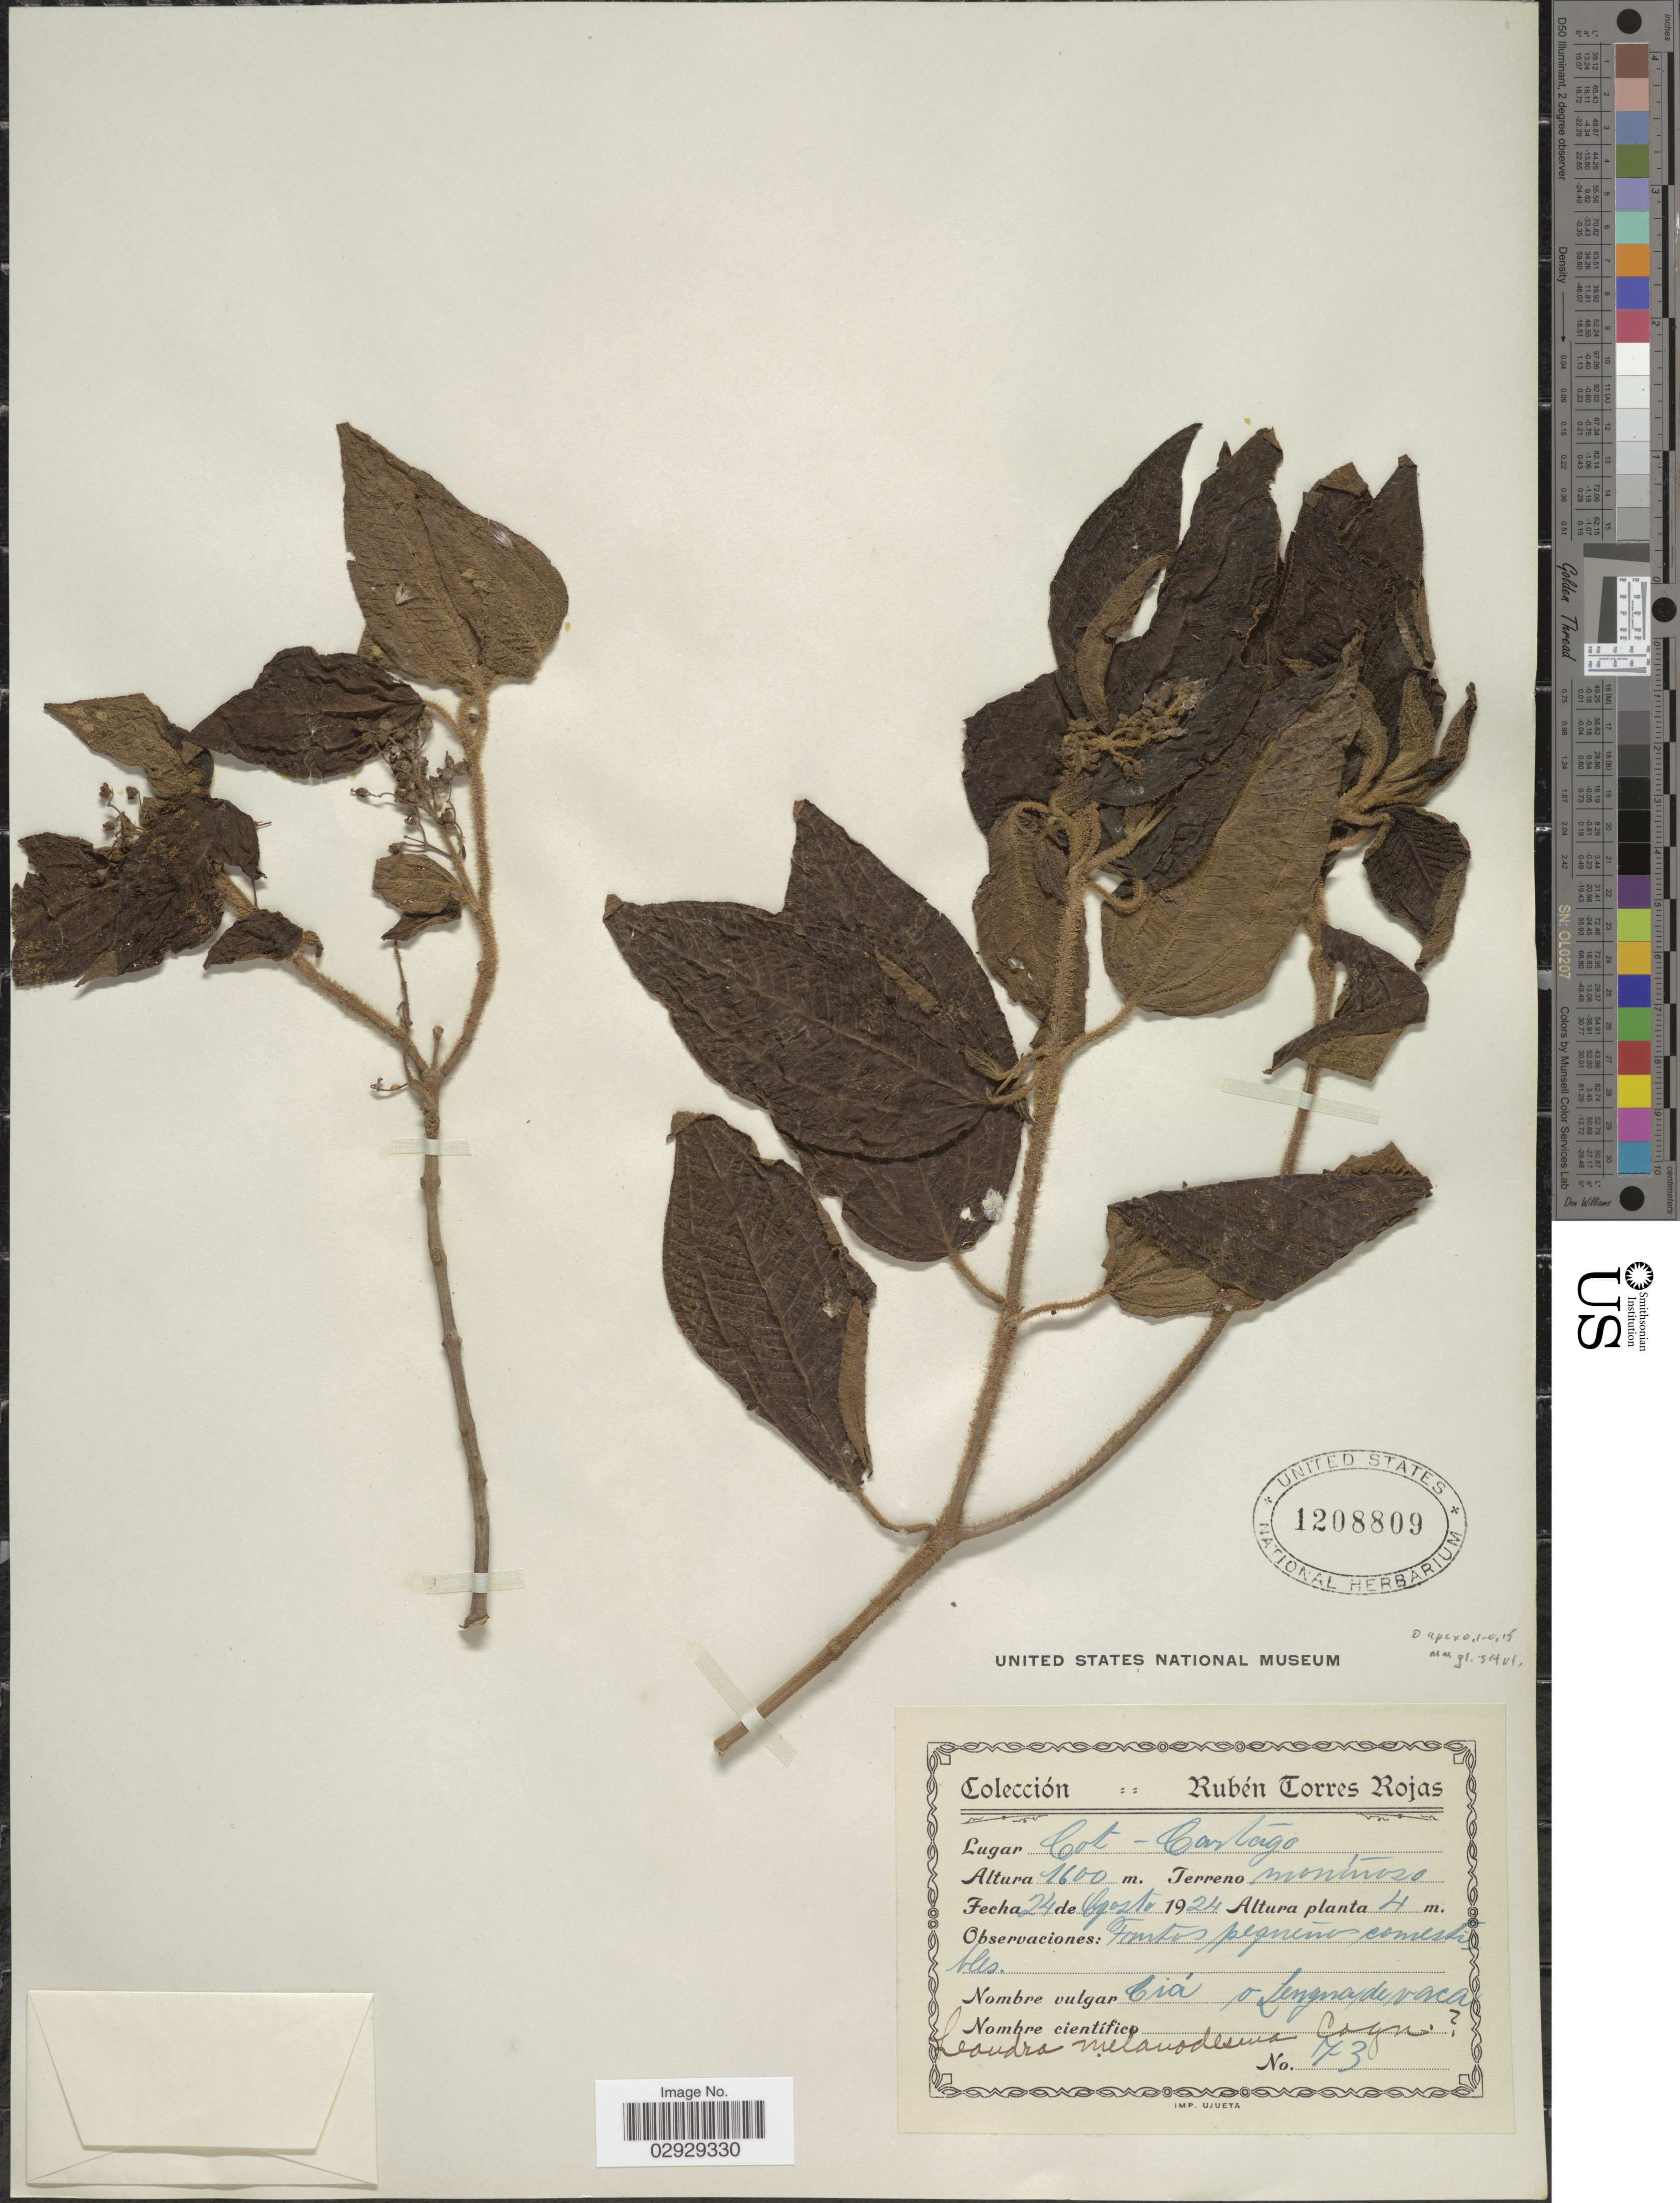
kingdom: Plantae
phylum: Tracheophyta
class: Magnoliopsida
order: Myrtales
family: Melastomataceae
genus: Leandra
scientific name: Leandra melanodesma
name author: (Naudin) Cogn.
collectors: R. Torres Rojas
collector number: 73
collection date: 1924-08-24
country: Costa Rica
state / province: Cartago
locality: Cot - Cartago.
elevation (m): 1600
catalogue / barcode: US 1208809